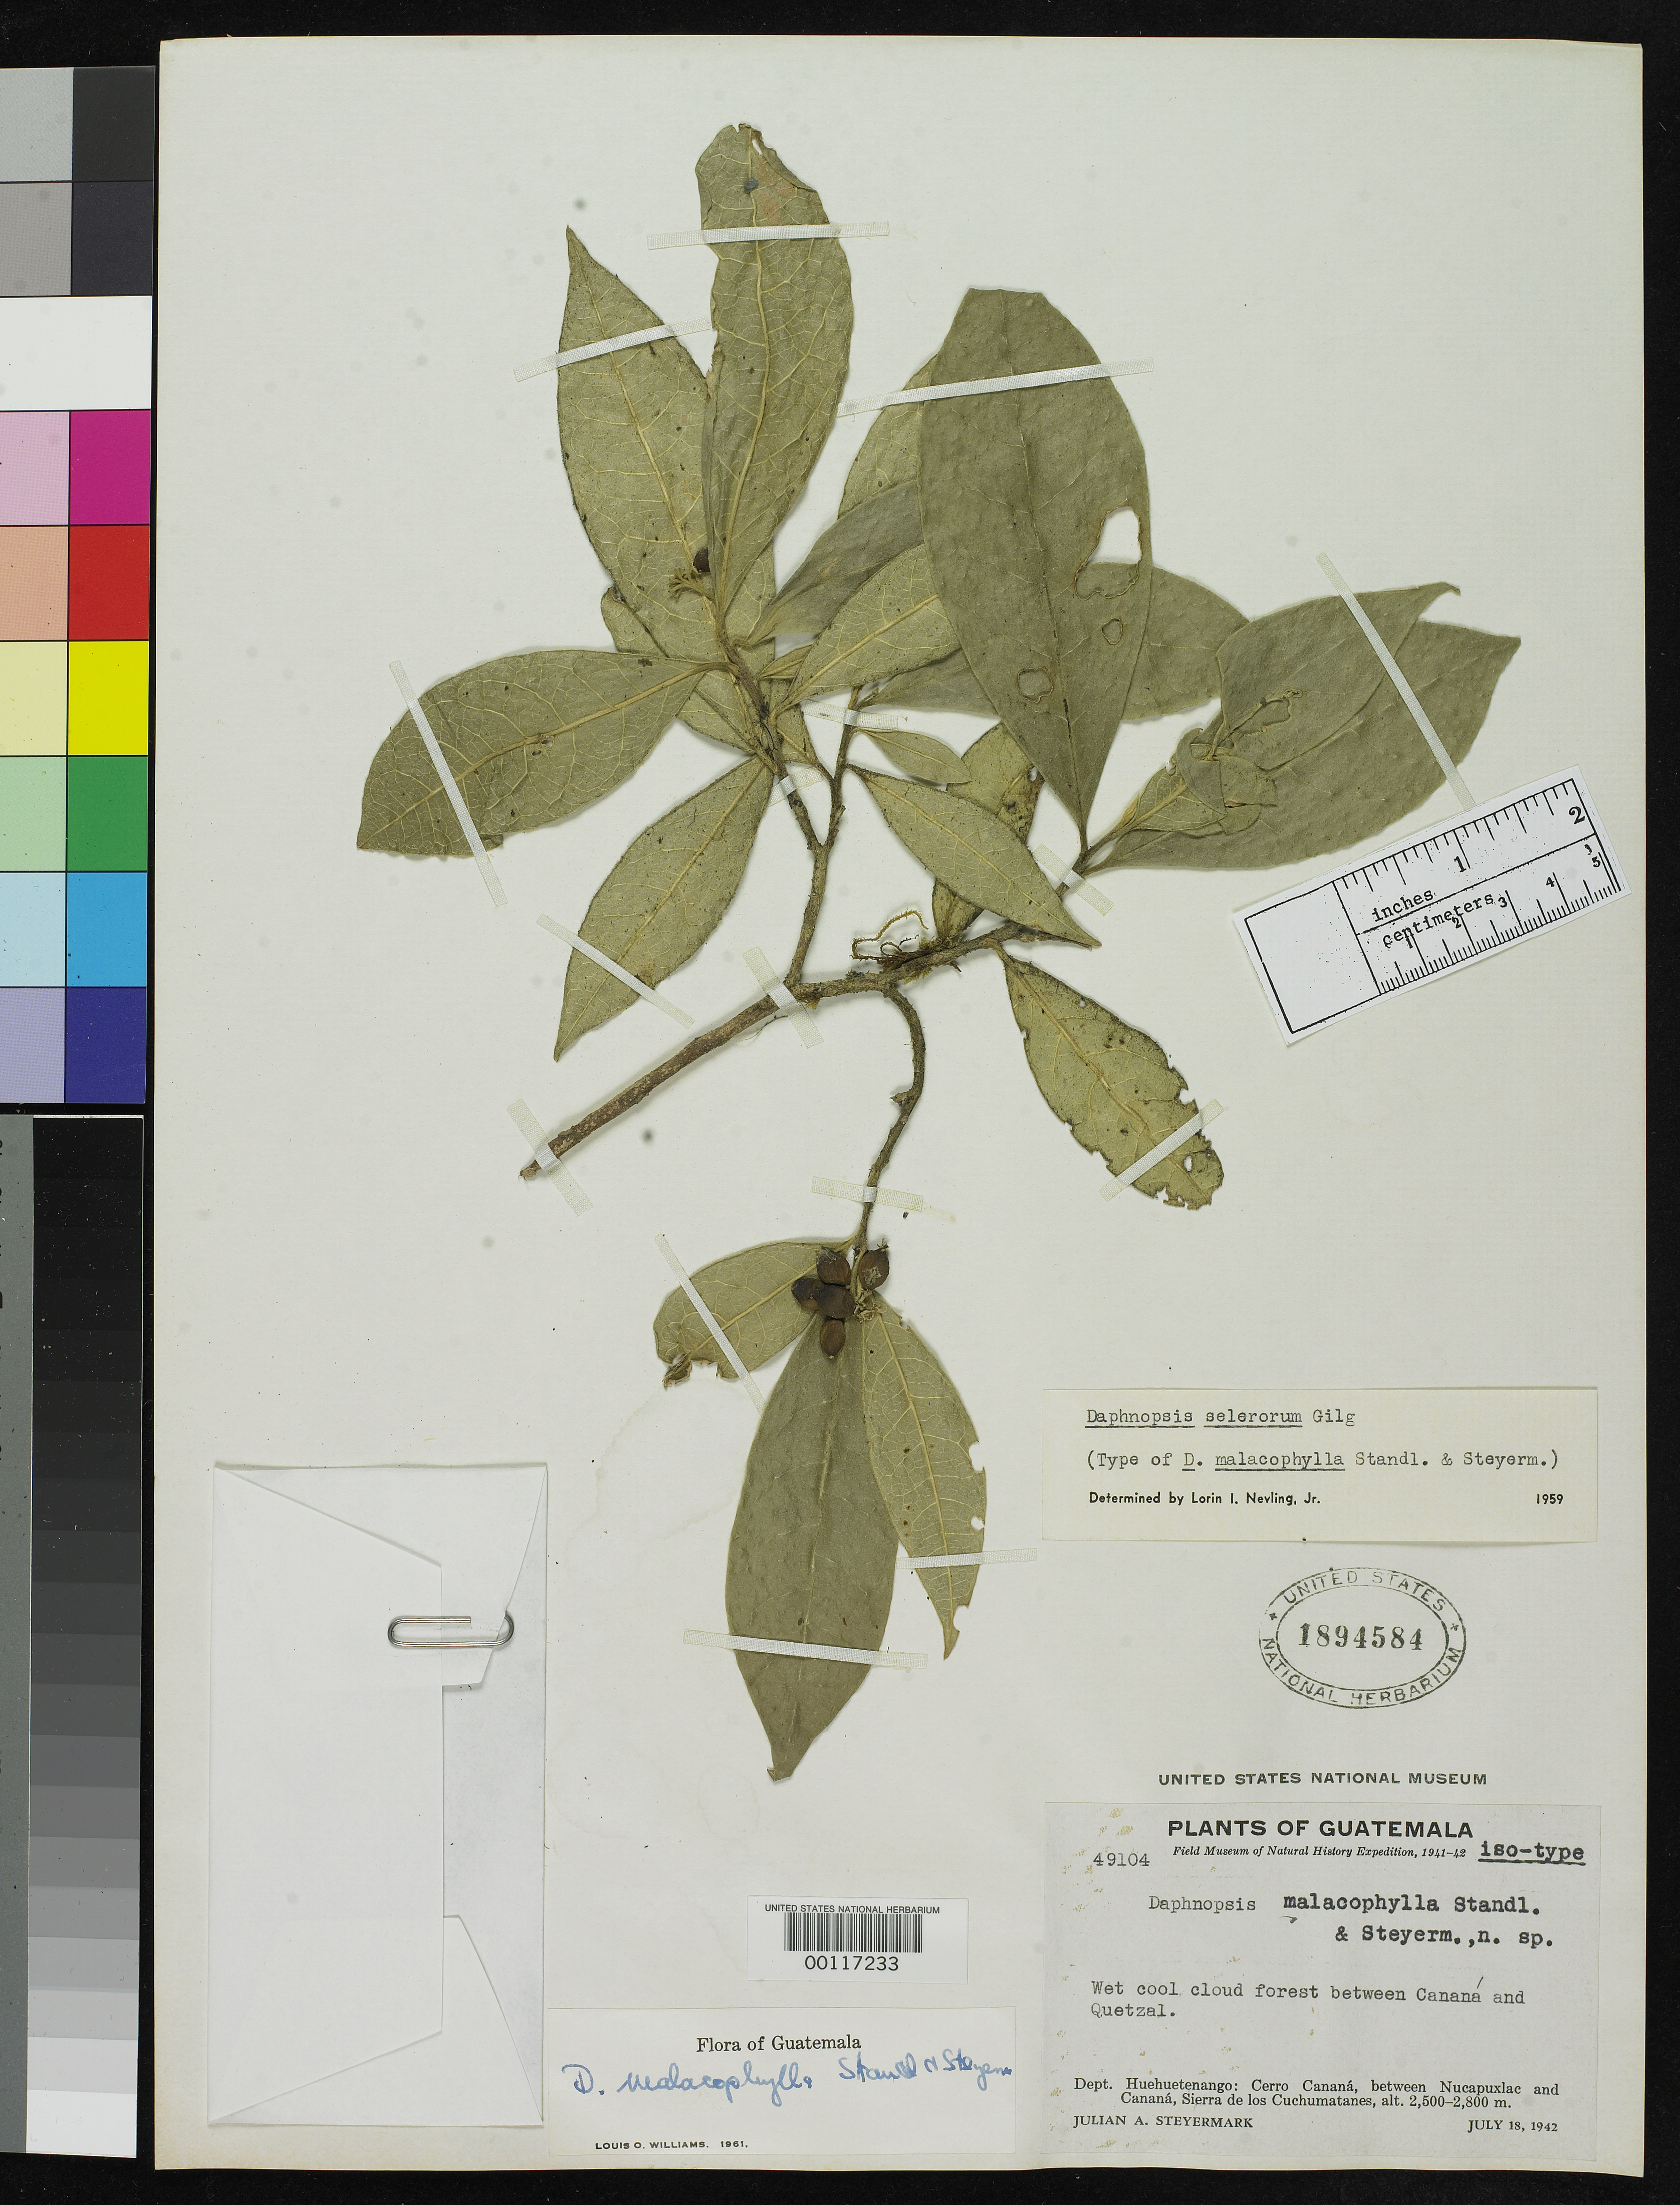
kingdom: Plantae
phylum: Tracheophyta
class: Magnoliopsida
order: Malvales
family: Thymelaeaceae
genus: Daphnopsis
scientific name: Daphnopsis malacophylla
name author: Standl. & Steyerm.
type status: Isotype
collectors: J. Steyermark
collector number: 49104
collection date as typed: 18 Jul 1942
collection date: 1942-07-18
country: Guatemala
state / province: Huehuetenango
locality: Dept. Huehuetenango: Cerro Cananá, between Nucapuxlac and Cananá, Sierra de los Cuchumatanes.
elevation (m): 2500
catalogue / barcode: US 1894584